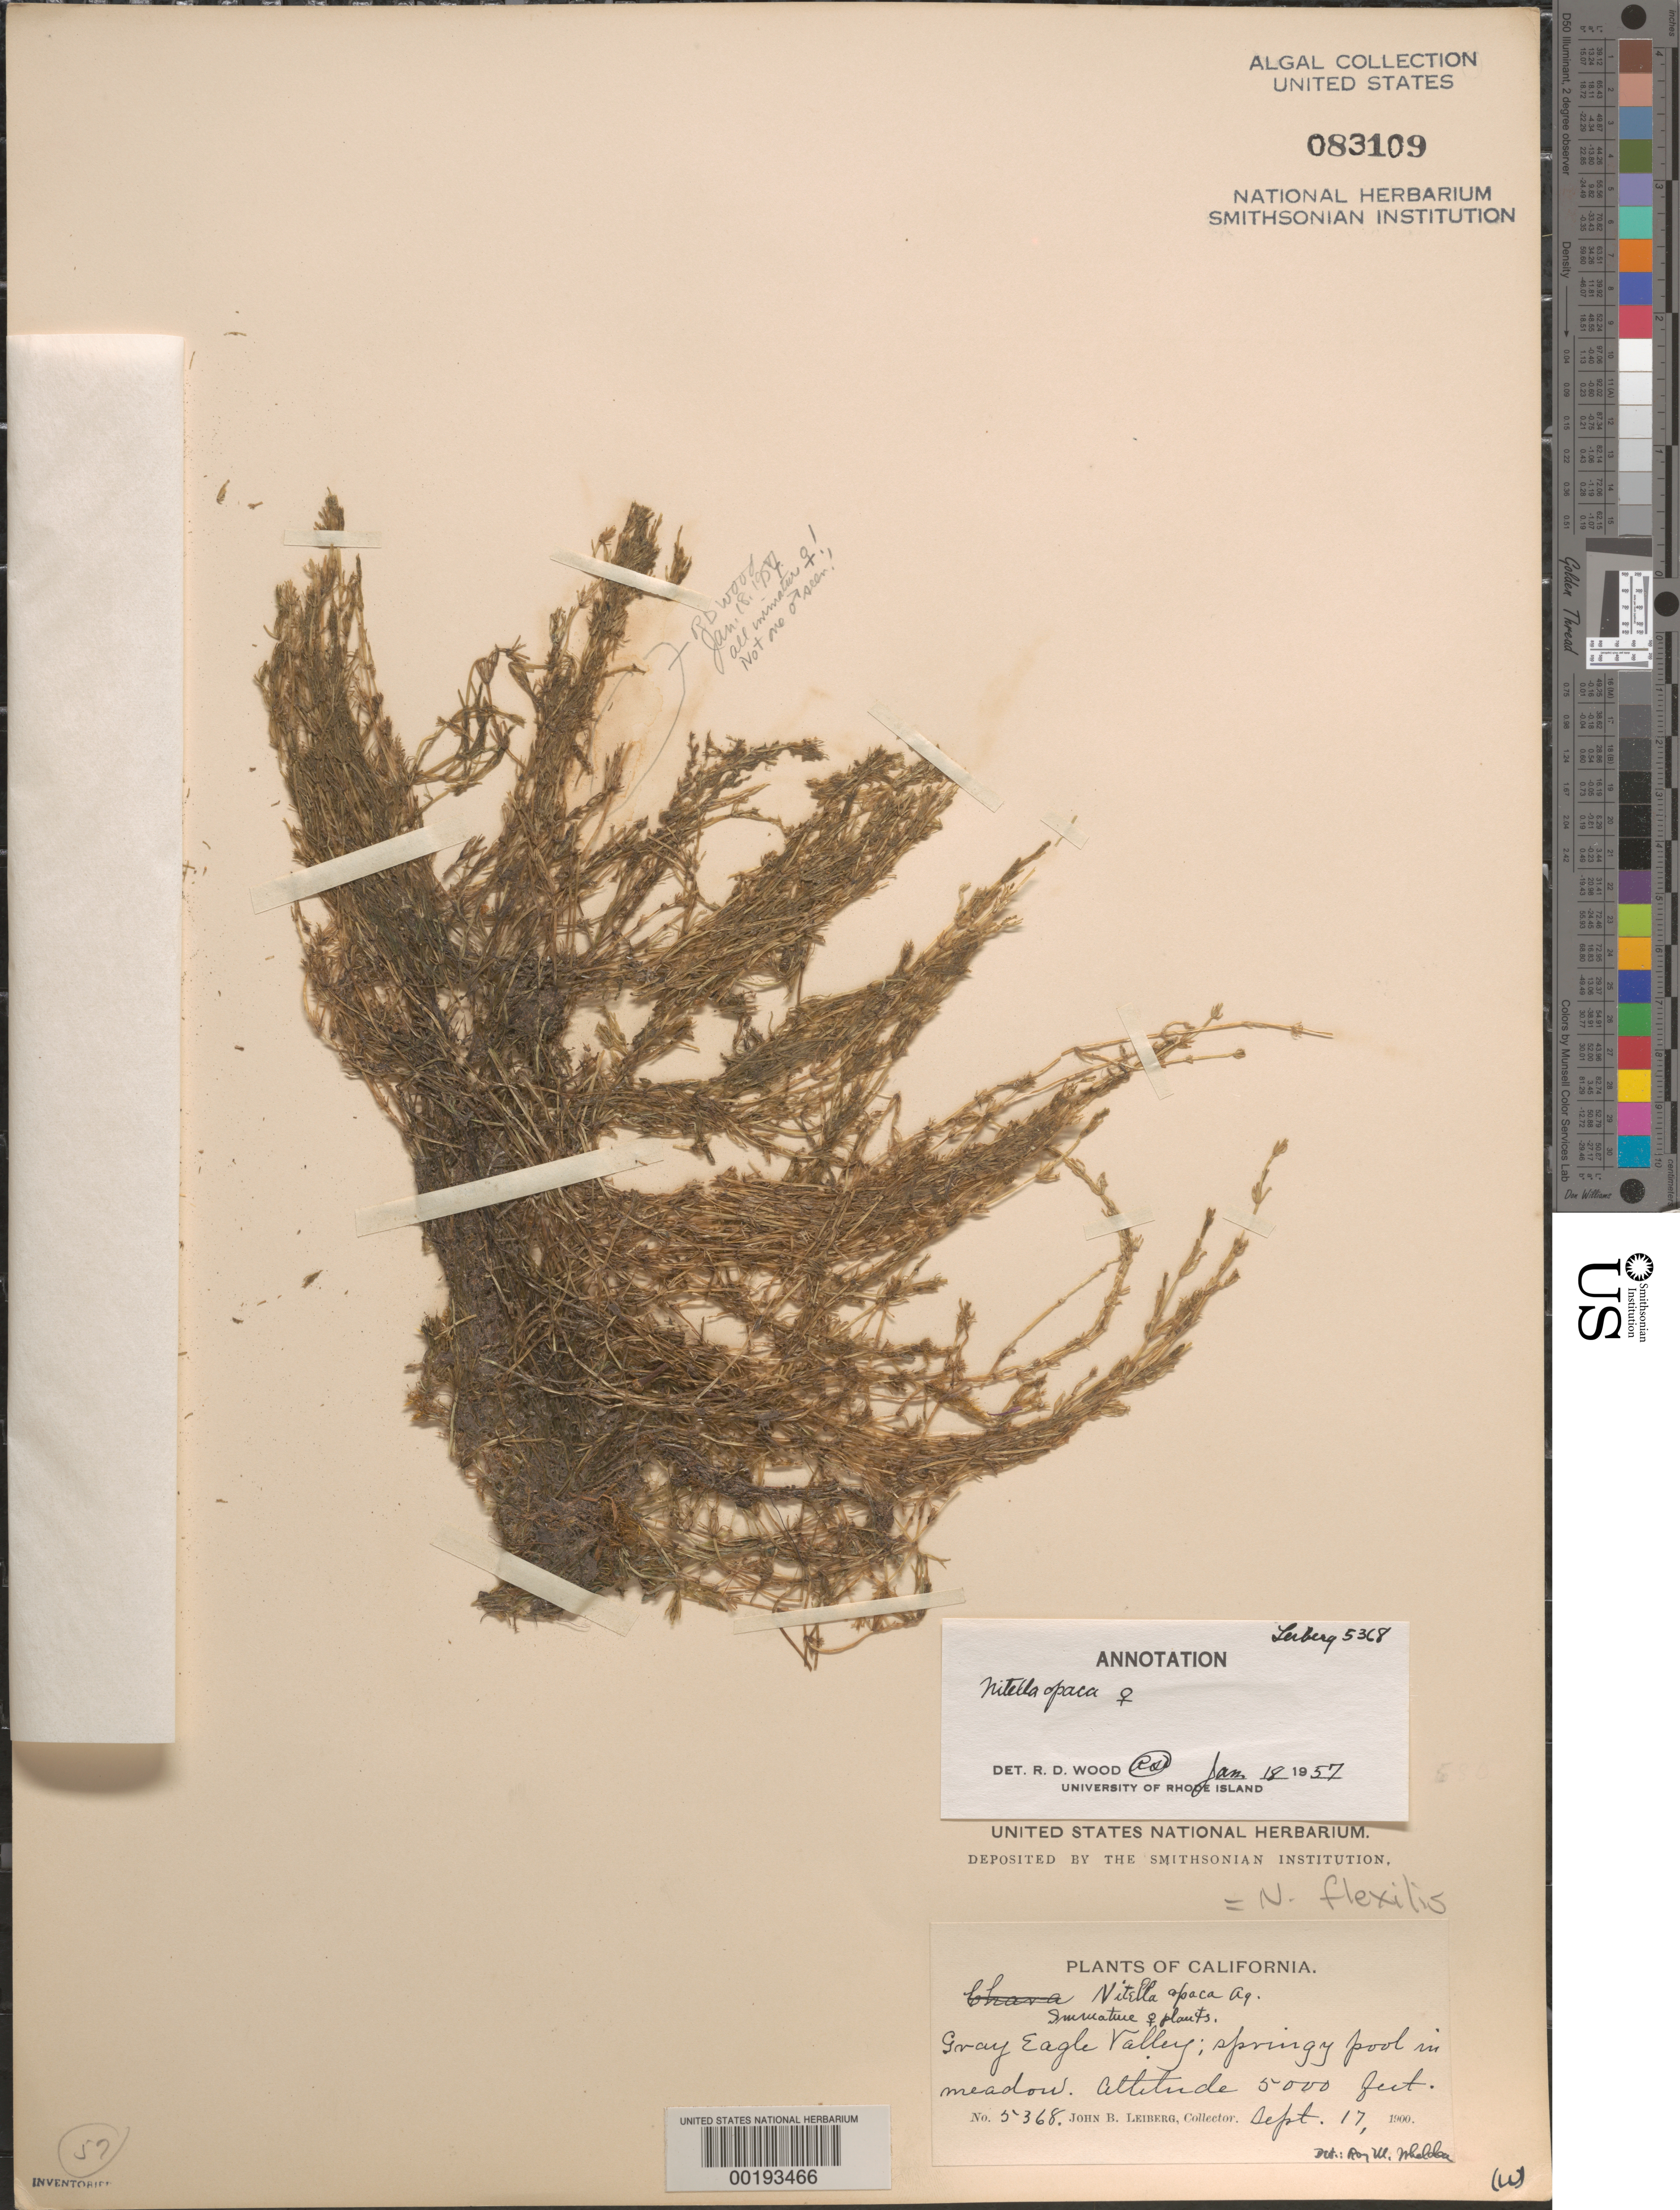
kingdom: Plantae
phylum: Charophyta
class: Charophyceae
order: Charales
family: Characeae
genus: Nitella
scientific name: Nitella flexilis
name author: (L.) C. Agardh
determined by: Wood, R. D.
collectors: J. Leiberg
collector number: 5368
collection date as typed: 17 Sep 1900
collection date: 1900-09-17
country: United States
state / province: California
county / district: Plumas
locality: Gray Eagle Valley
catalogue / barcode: US 83109